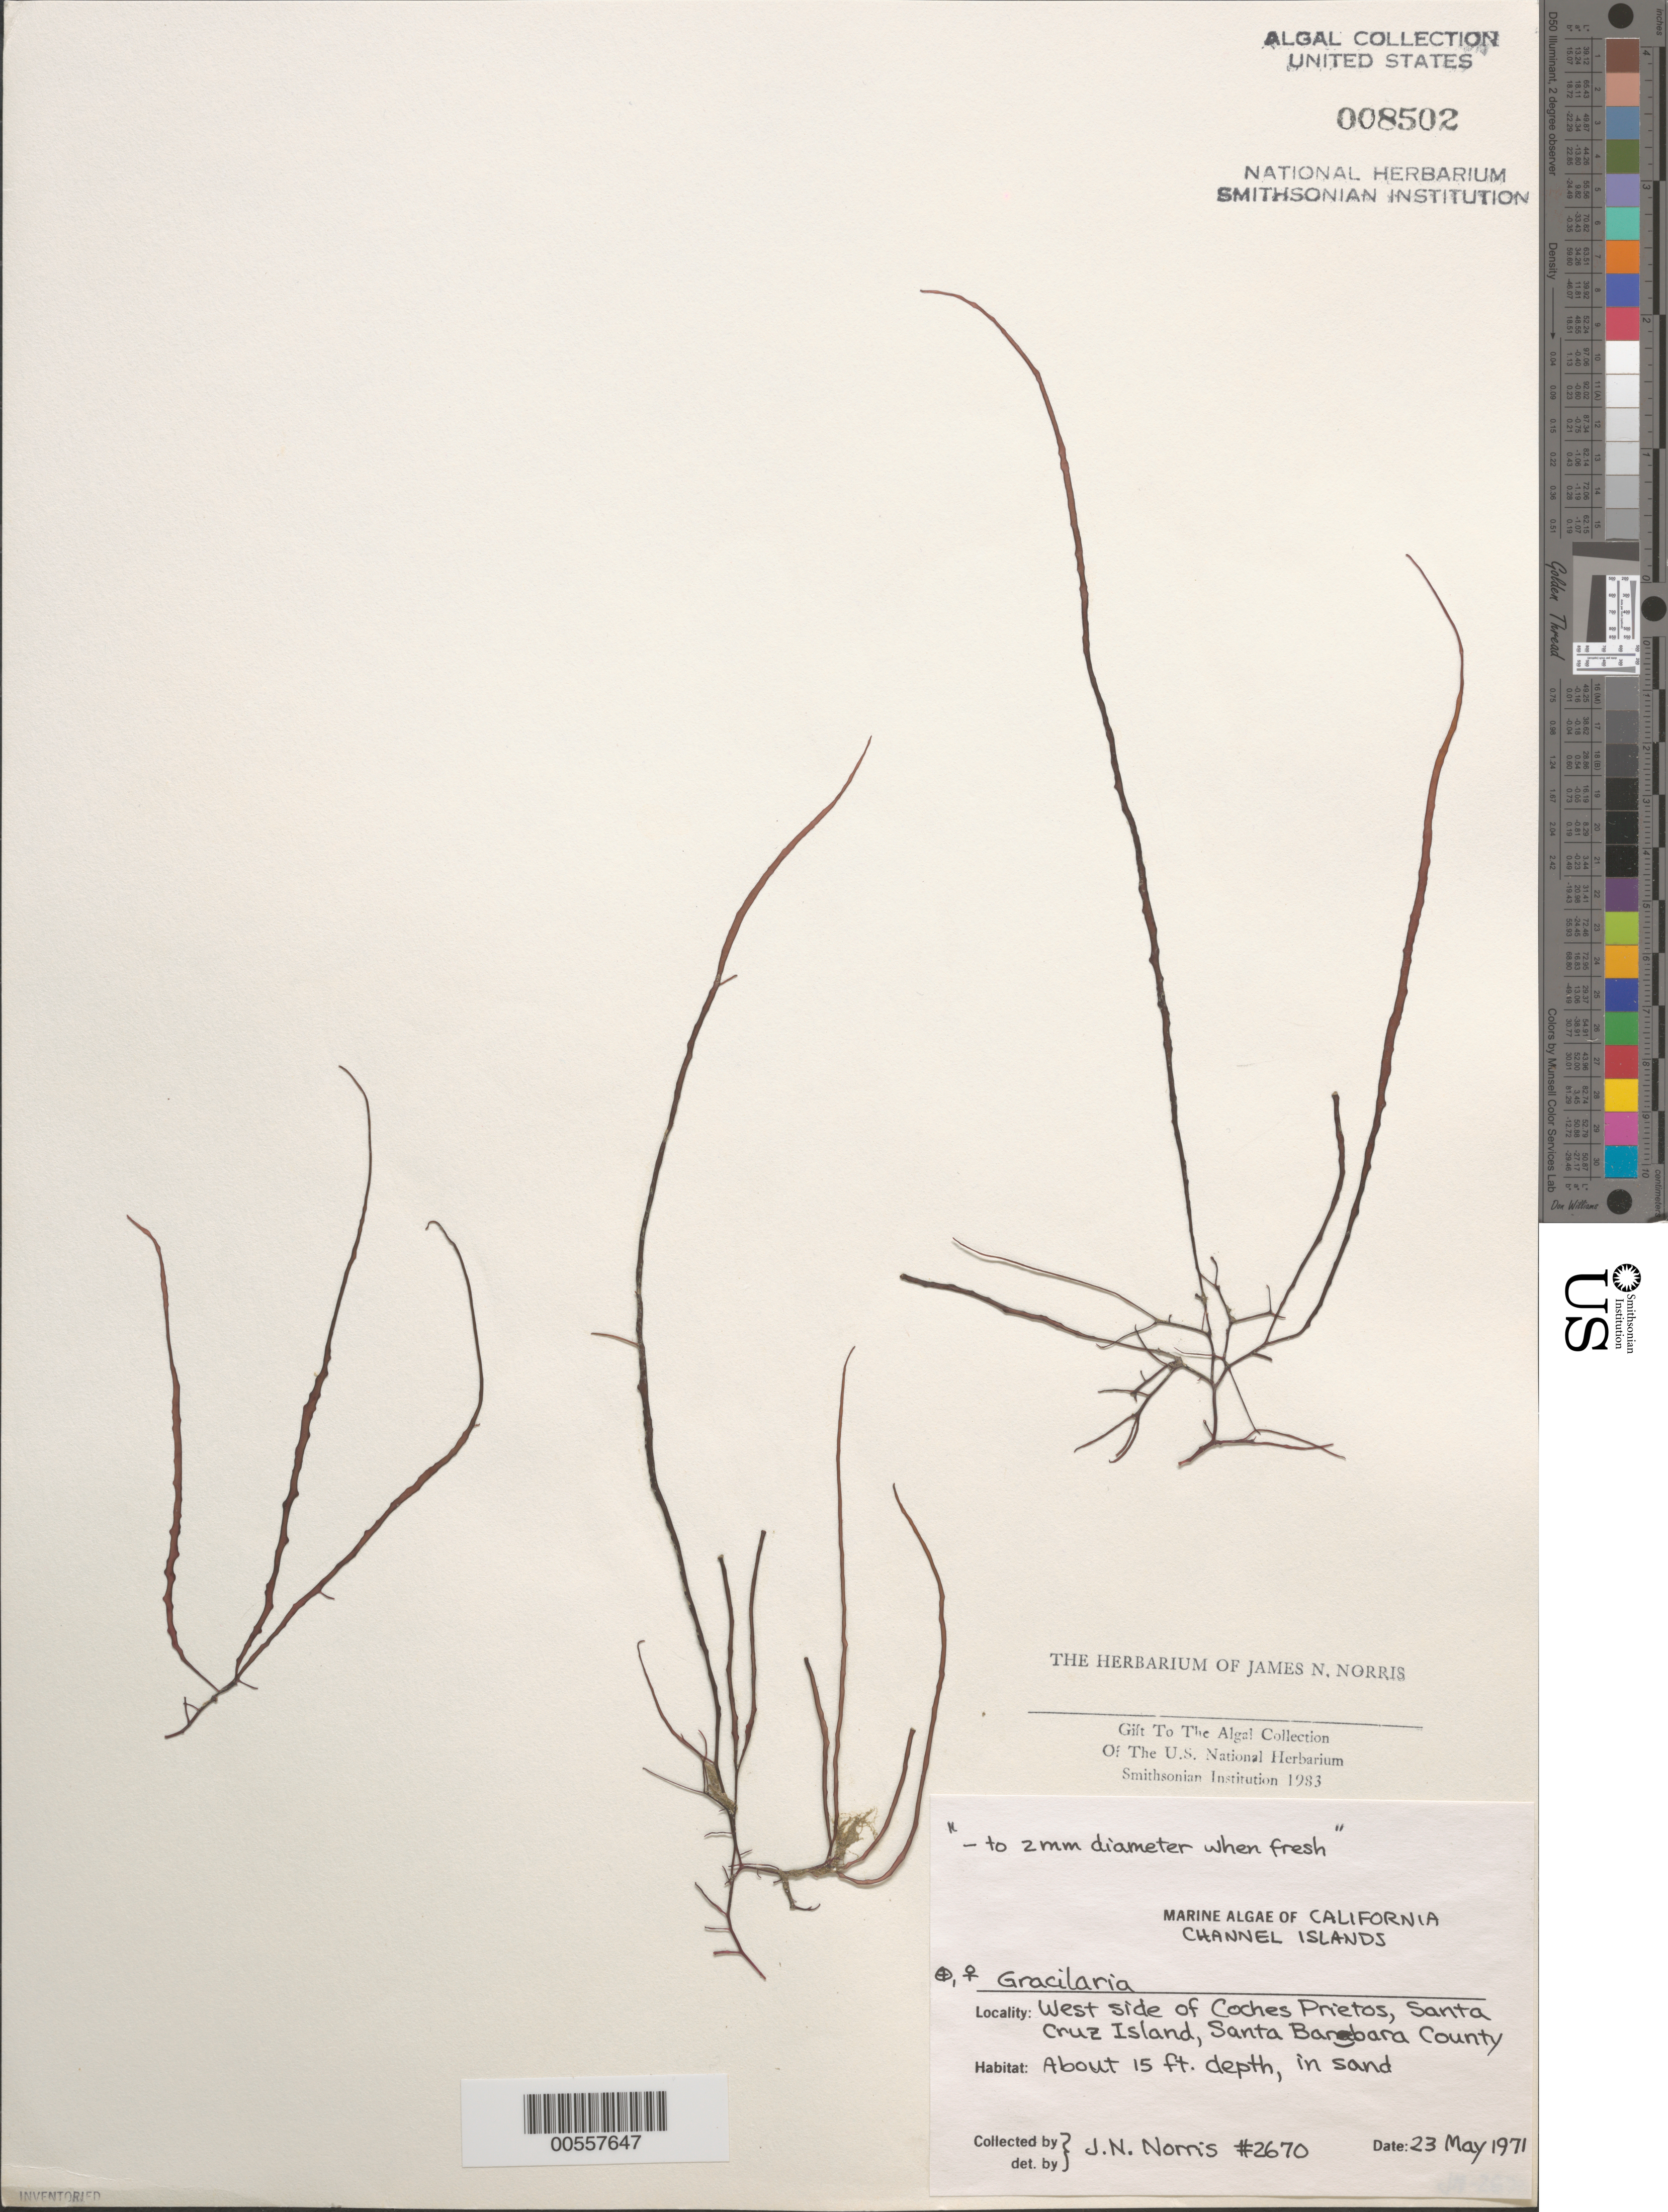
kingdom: Plantae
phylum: Rhodophyta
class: Florideophyceae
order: Gracilariales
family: Gracilariaceae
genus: Gracilaria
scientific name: Gracilaria sp.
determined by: Norris, James N.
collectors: J. N. Norris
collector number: JN-2670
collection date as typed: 23 May 1971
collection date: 1971-05-23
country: United States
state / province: California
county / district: Santa Barbara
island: Santa Cruz Island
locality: Coches Prietos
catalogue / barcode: US 8502